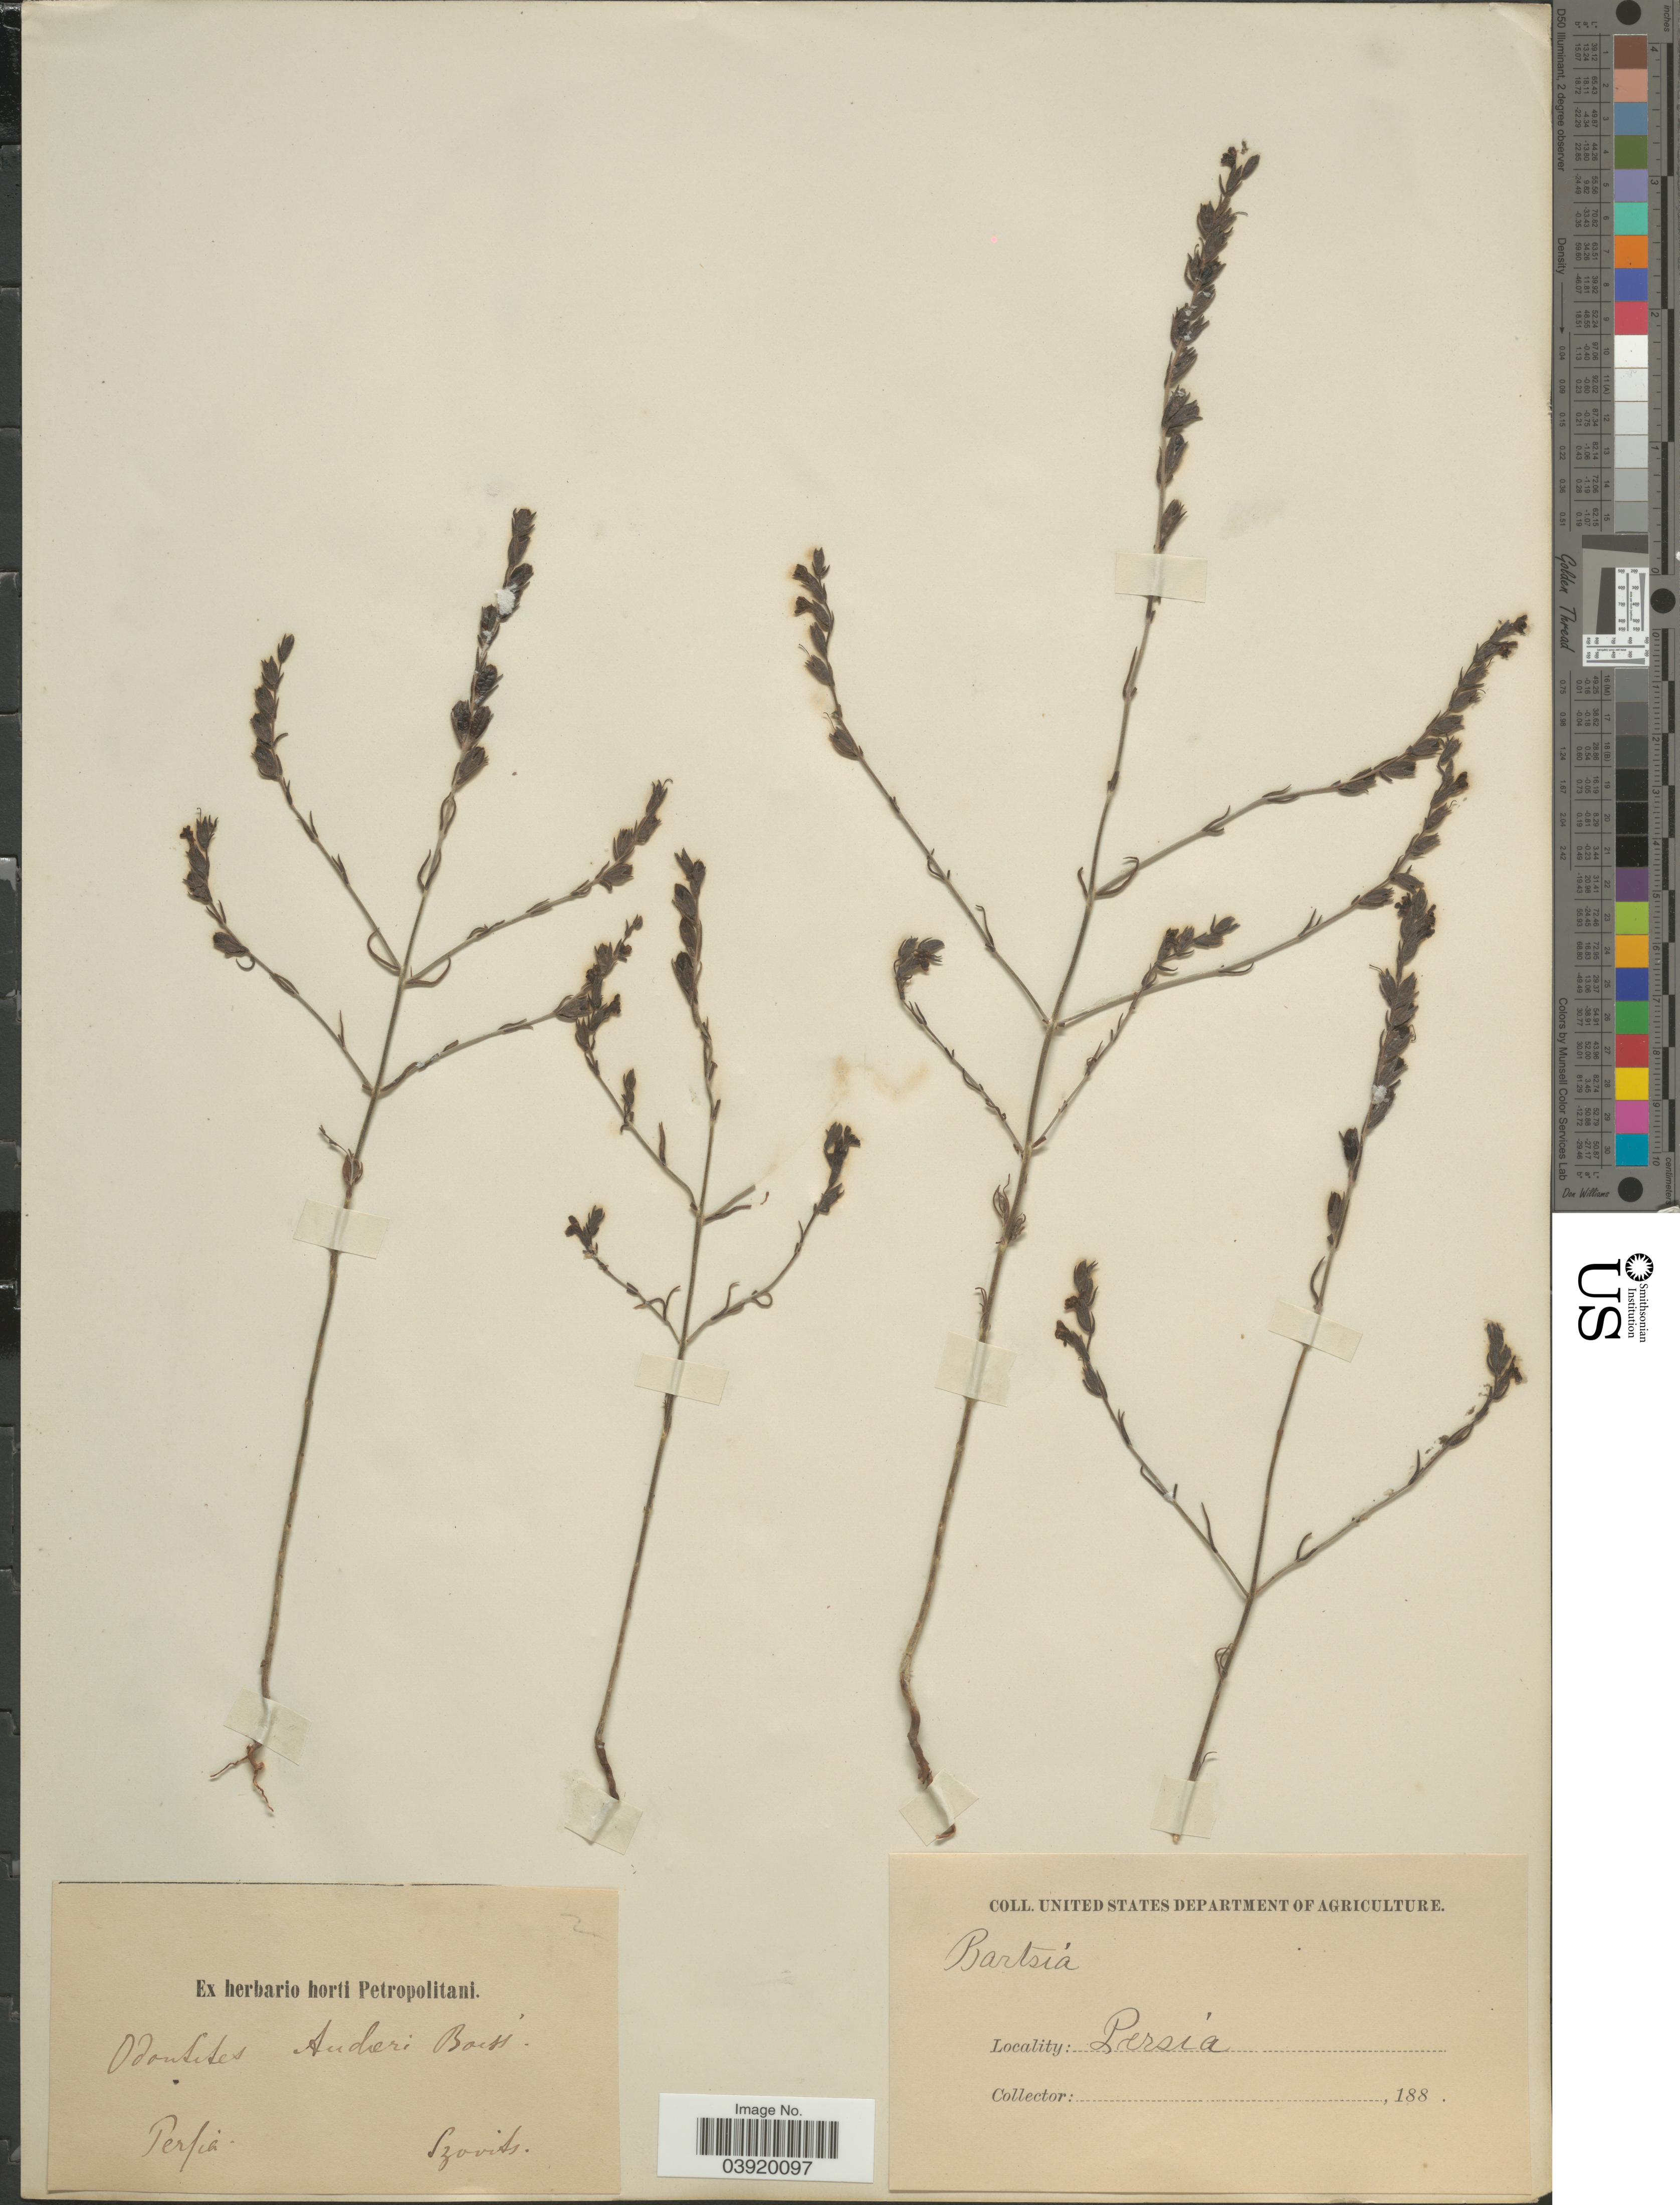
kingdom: Plantae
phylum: Tracheophyta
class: Magnoliopsida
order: Lamiales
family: Orobanchaceae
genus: Bornmuellerantha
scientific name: Bornmuellerantha aucheri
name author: (Boiss.) Rothm.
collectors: Szovits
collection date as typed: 188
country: Iran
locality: Perfia. Persia.